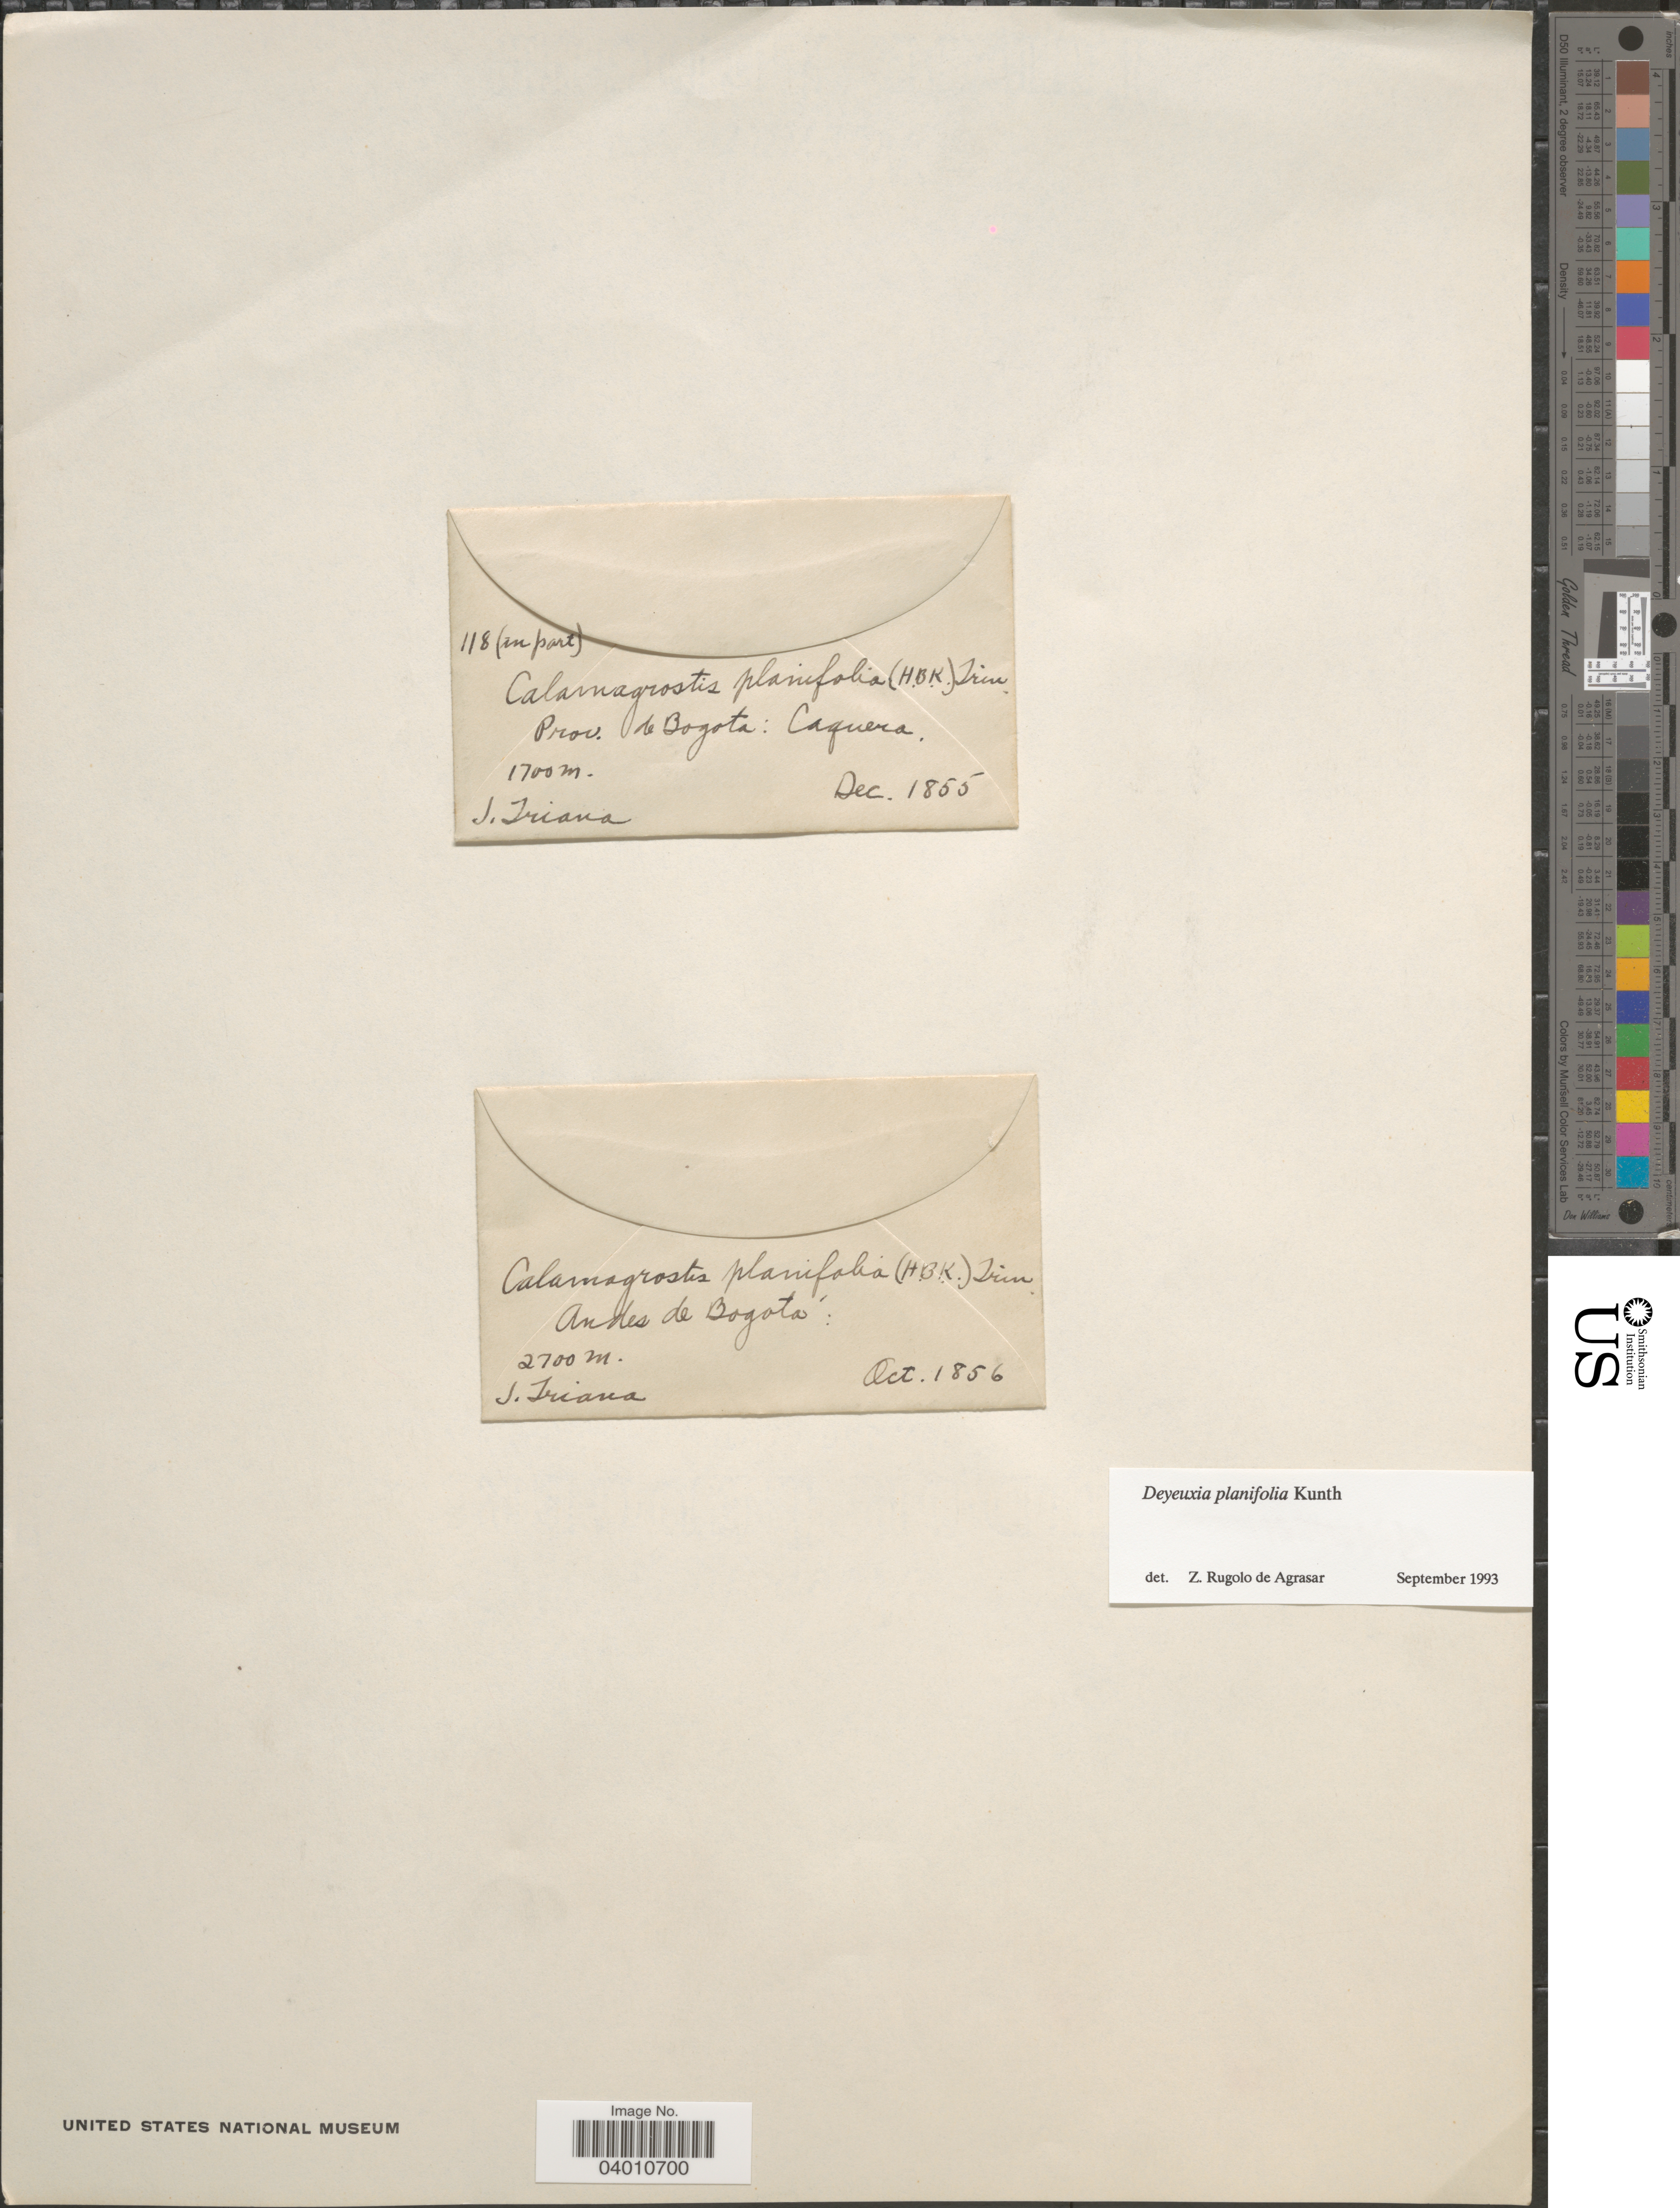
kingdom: Plantae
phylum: Tracheophyta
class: Liliopsida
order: Poales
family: Poaceae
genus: Peyritschia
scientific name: Peyritschia planifolia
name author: (Kunth) P.M. Peterson et al.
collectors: J. Triana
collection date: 1856-10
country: Colombia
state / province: Bogota D.C.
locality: Andes de Bogotá.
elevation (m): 2700